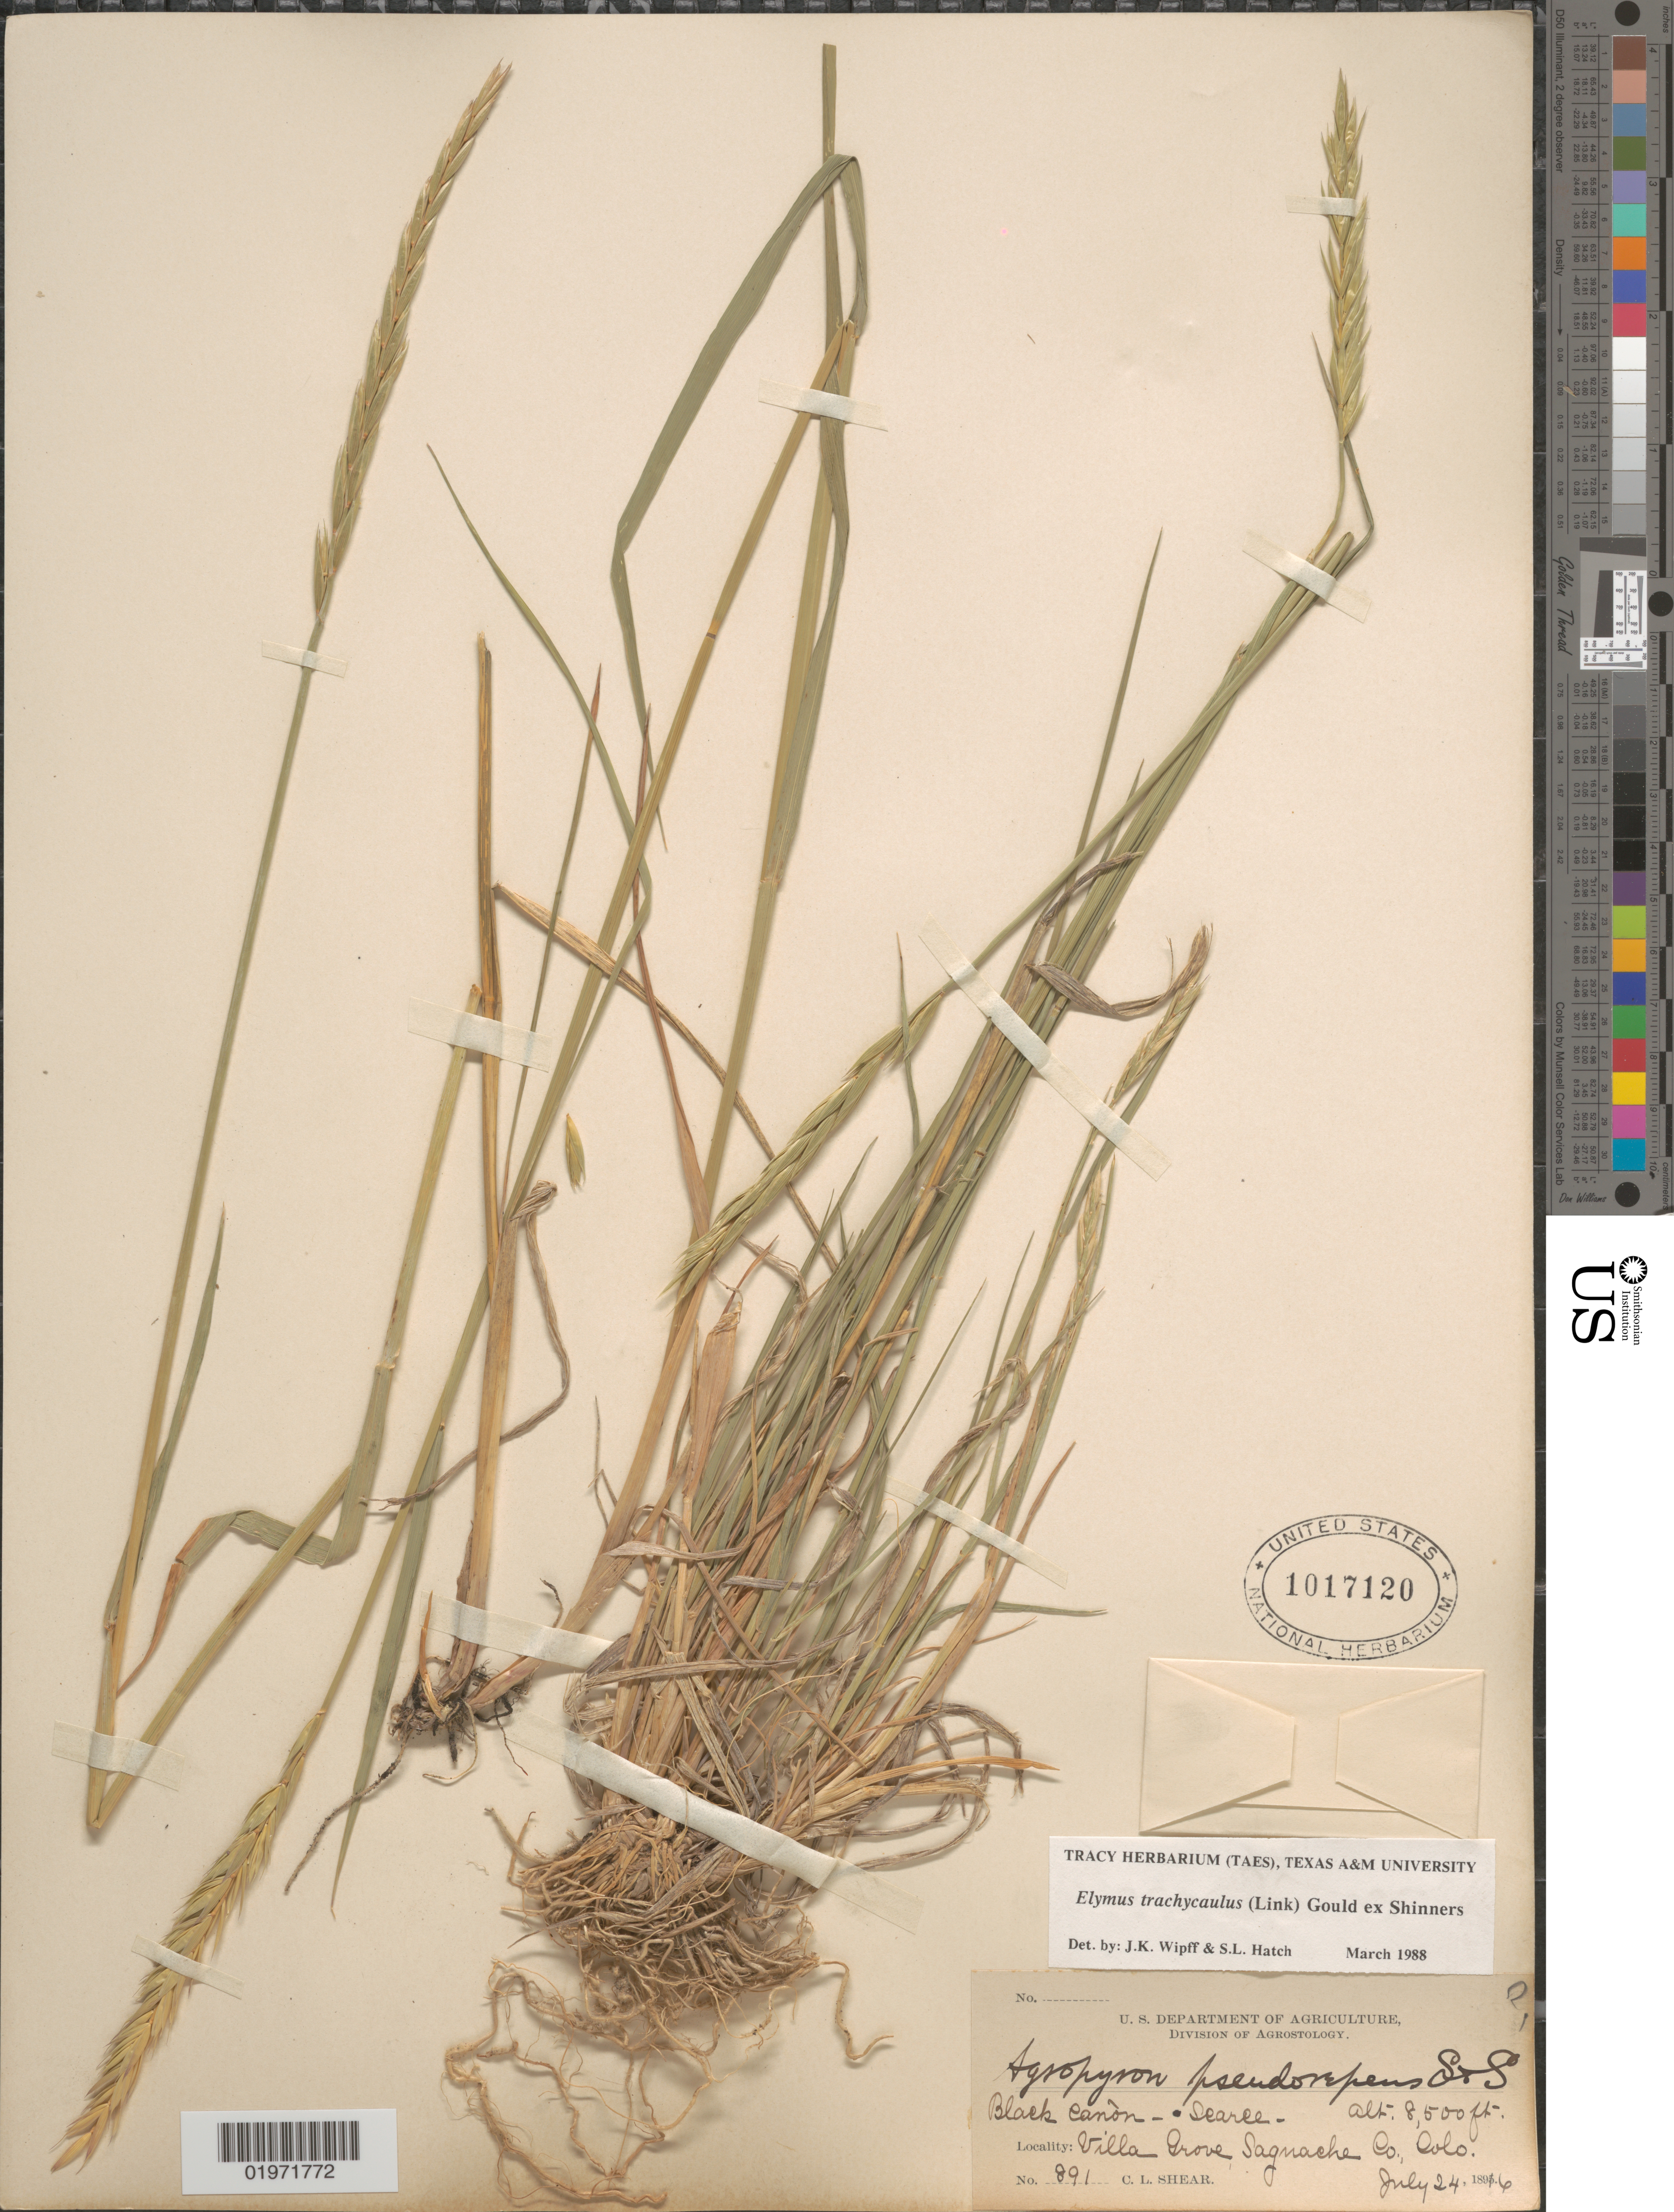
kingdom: Plantae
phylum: Tracheophyta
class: Liliopsida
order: Poales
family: Poaceae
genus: Elymus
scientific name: Elymus trachycaulus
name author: (Link) Gould ex Shinners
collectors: C. L. Shear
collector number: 891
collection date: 1896-07-24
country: United States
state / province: Colorado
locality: Black Cañon. Villa Grove, Saguache Co.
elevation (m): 2591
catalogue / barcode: US 1017120